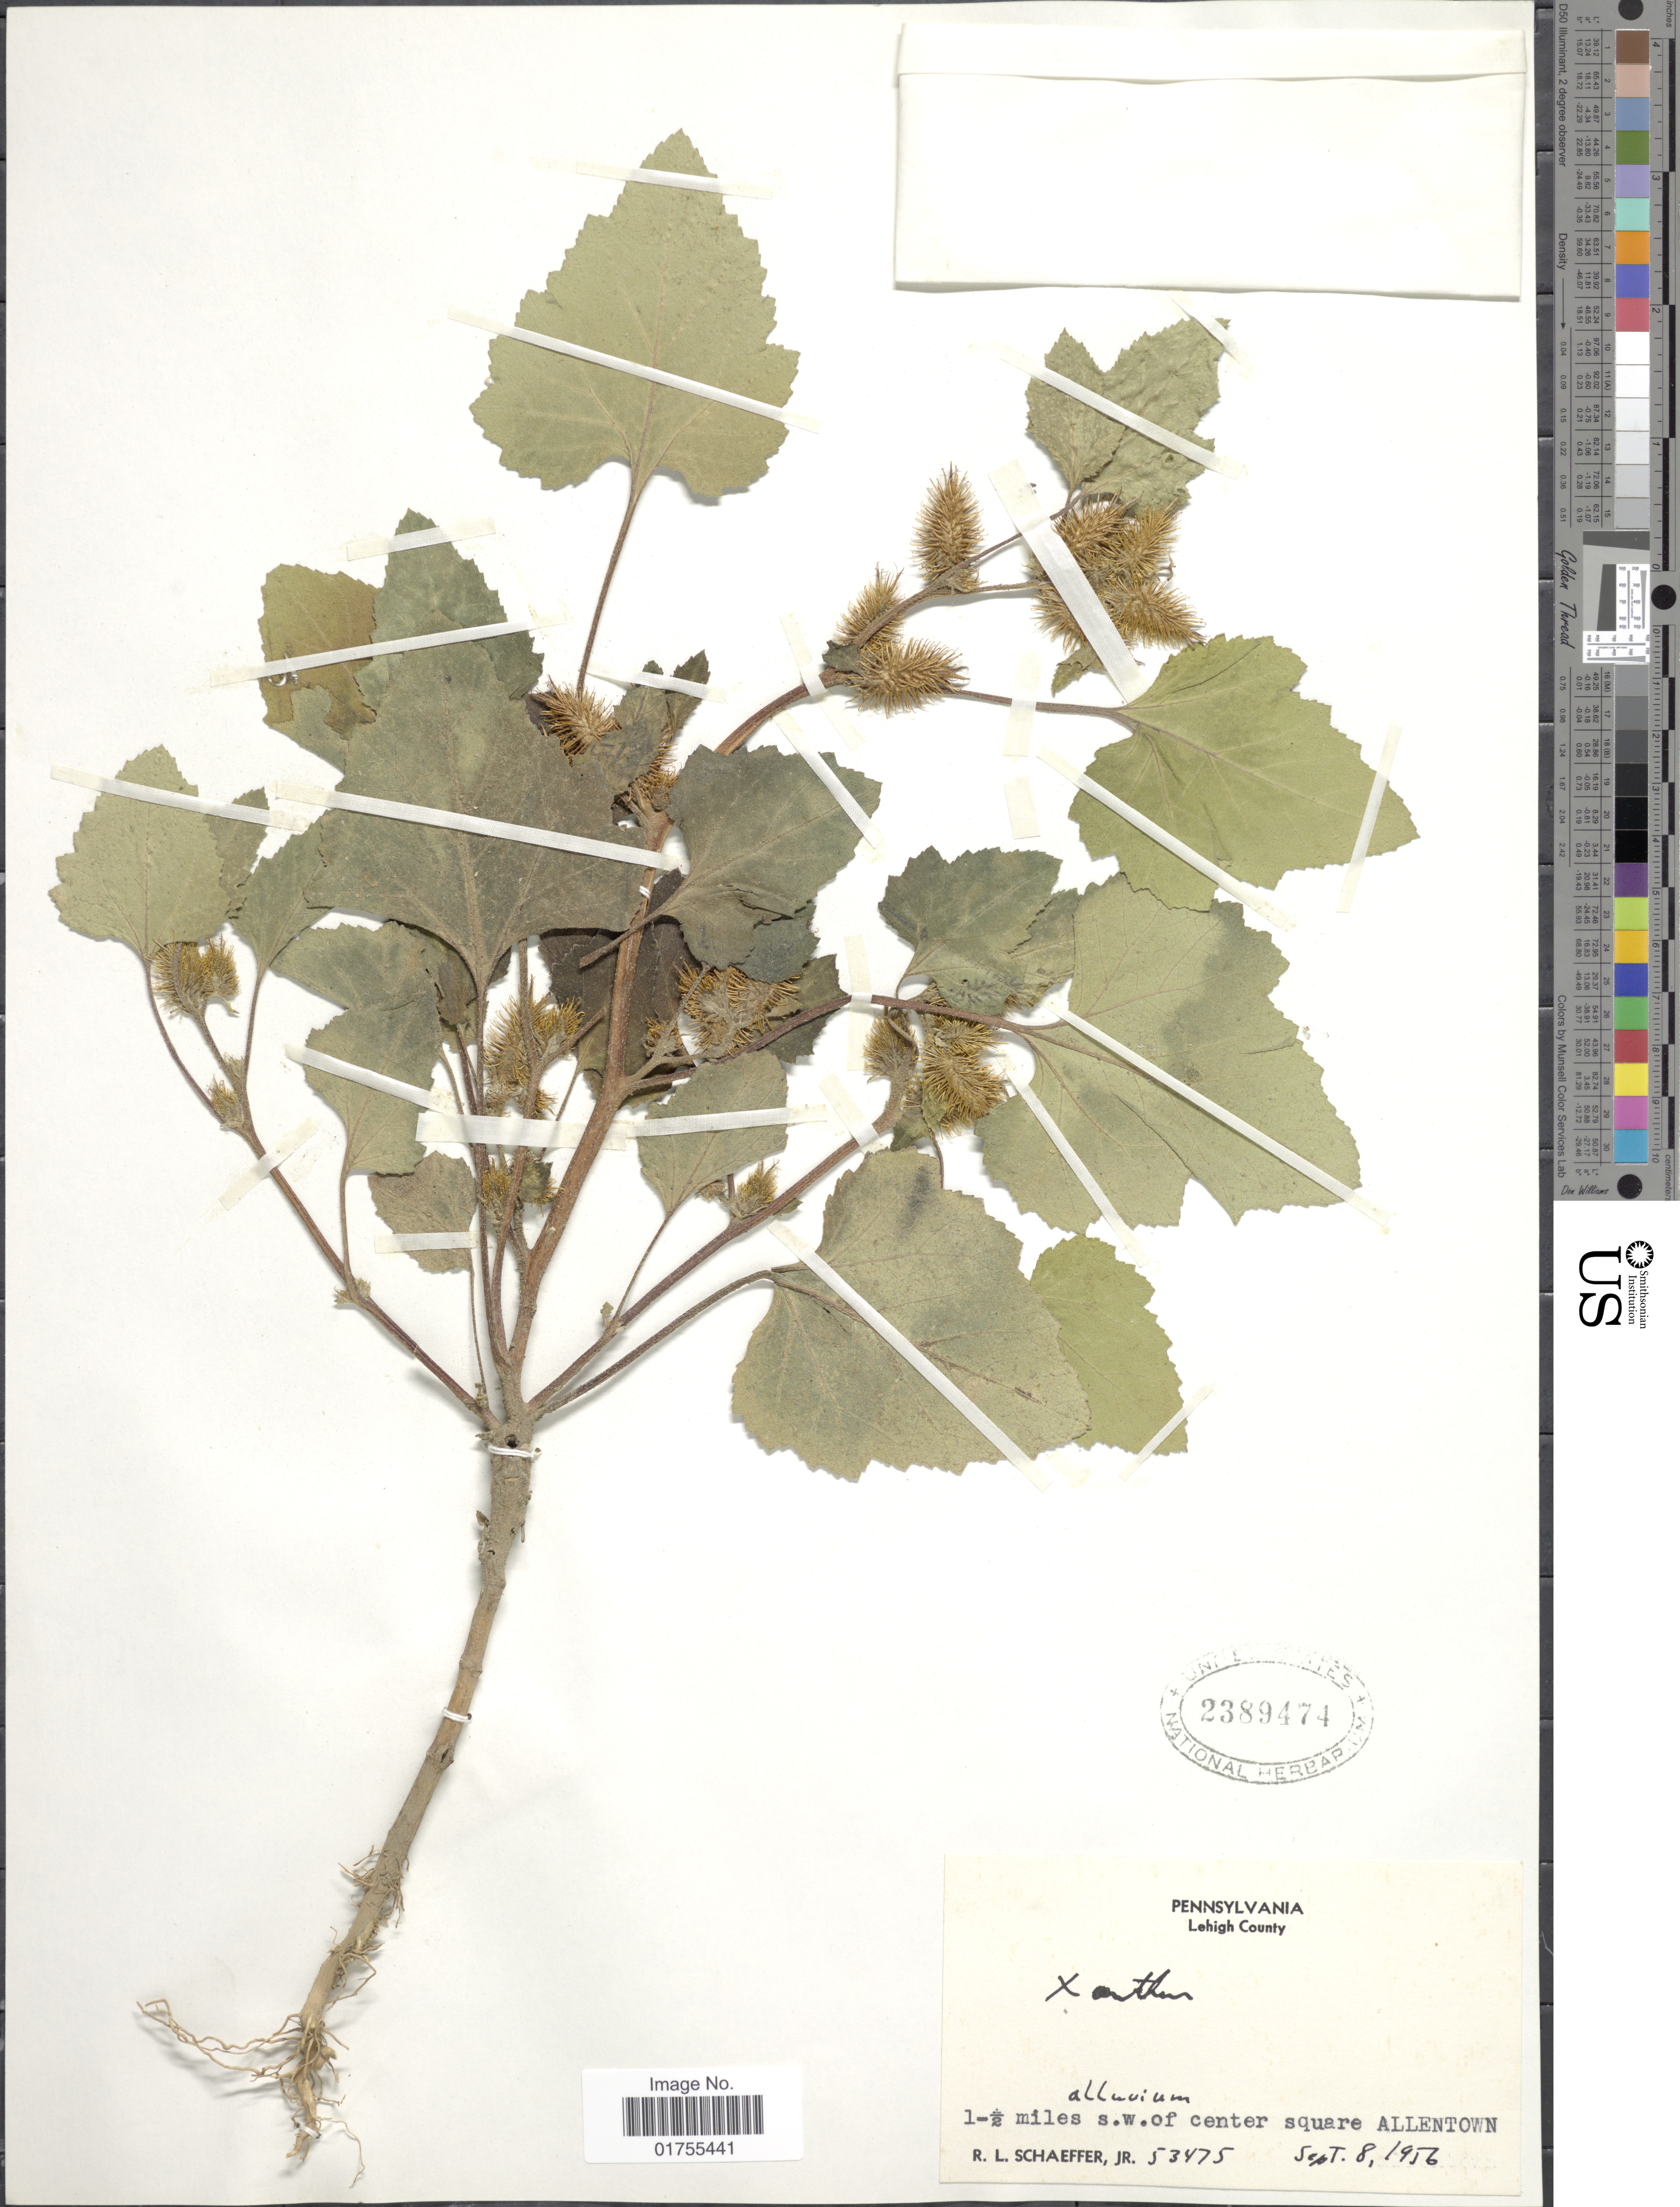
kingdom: Plantae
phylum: Tracheophyta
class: Magnoliopsida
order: Asterales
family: Asteraceae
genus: Xanthium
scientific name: Xanthium sp.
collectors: R. L. Schaeffer Jr.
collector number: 53475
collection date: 1956-09-08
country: United States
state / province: Pennsylvania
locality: Lehigh County, 1-½ miles s.w. of center square Allentown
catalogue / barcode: US 2389474